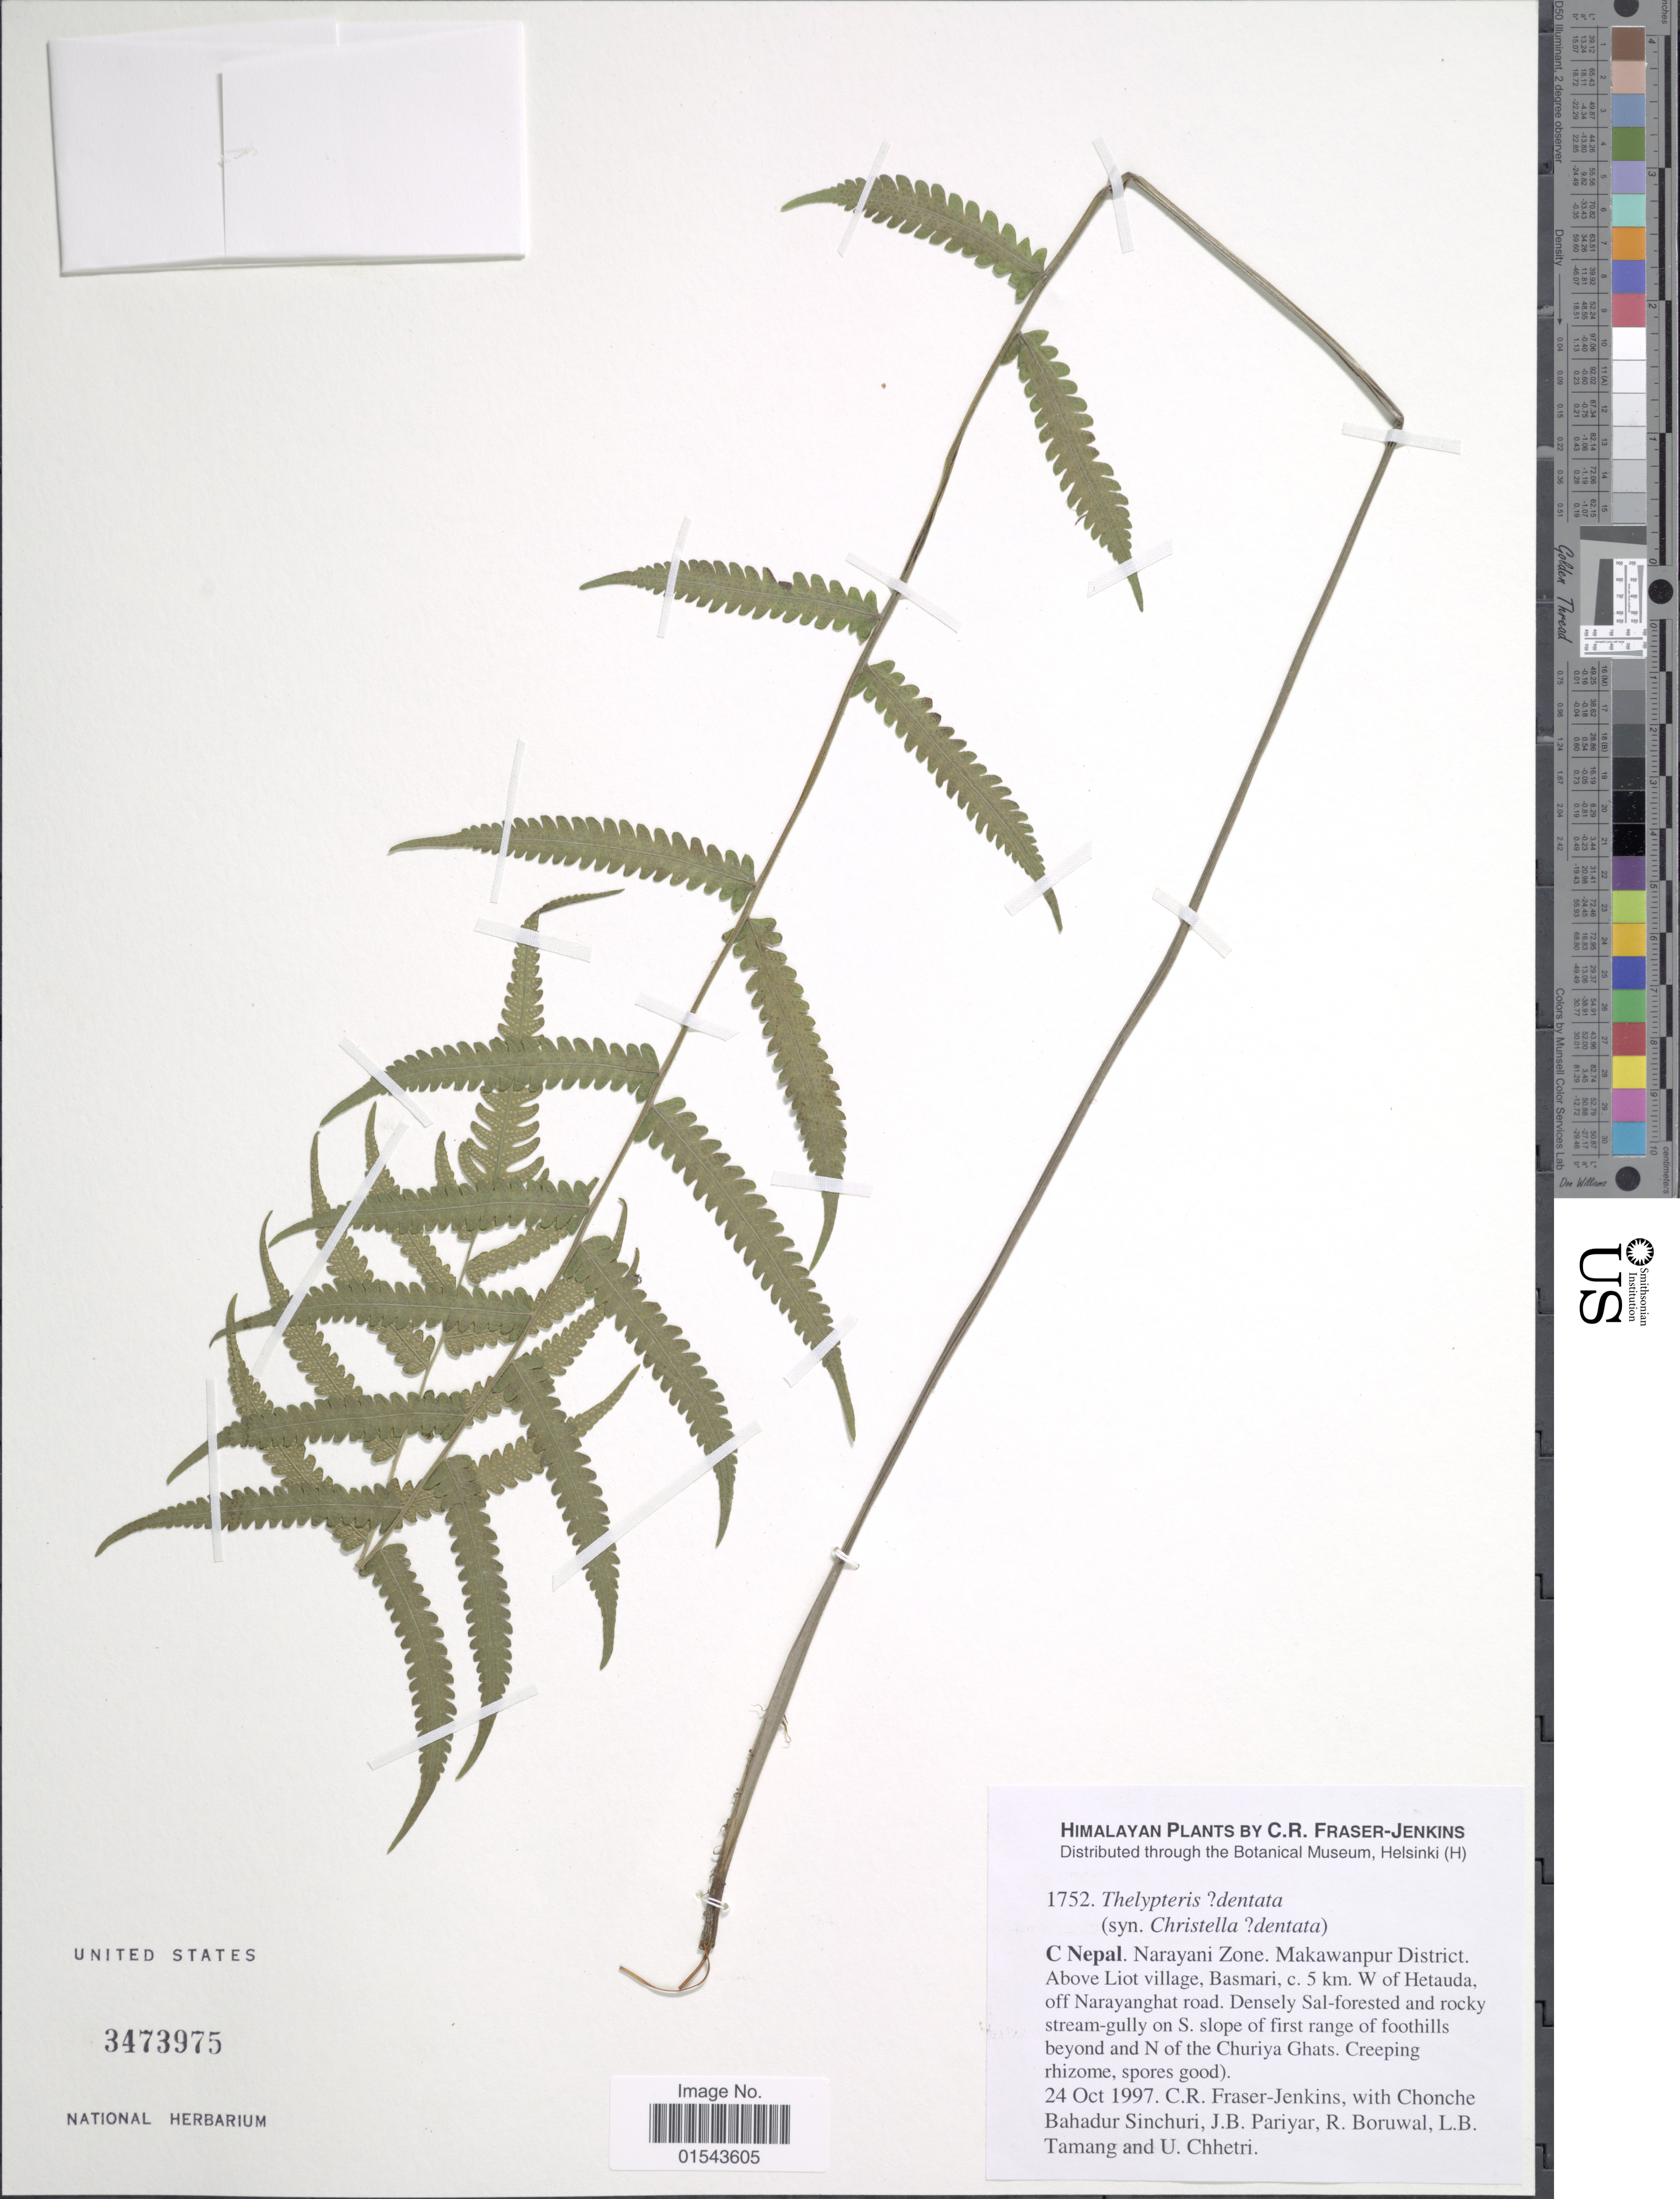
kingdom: Plantae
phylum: Tracheophyta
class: Polypodiopsida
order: Polypodiales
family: Thelypteridaceae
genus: Christella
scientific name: Christella dentata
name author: (Forssk.) Brownsey & Jermy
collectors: C. R. Fraser-Jenkins, C. Sinchuri, J. Pariyar, R. Boruwal & et al.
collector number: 1752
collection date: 1997-10-24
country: Nepal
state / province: Narayani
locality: C Nepal. Narayani Zone. Makawanpur District. Above Liotvillage, Basmari, 5 km W of Hetauda, off Narayanghat road. Densely Sal-forested and rocky stream-gully on S. slope of first range of foothills beyond and N of the Churiya Ghats. Himalaya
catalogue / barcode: US 3473975